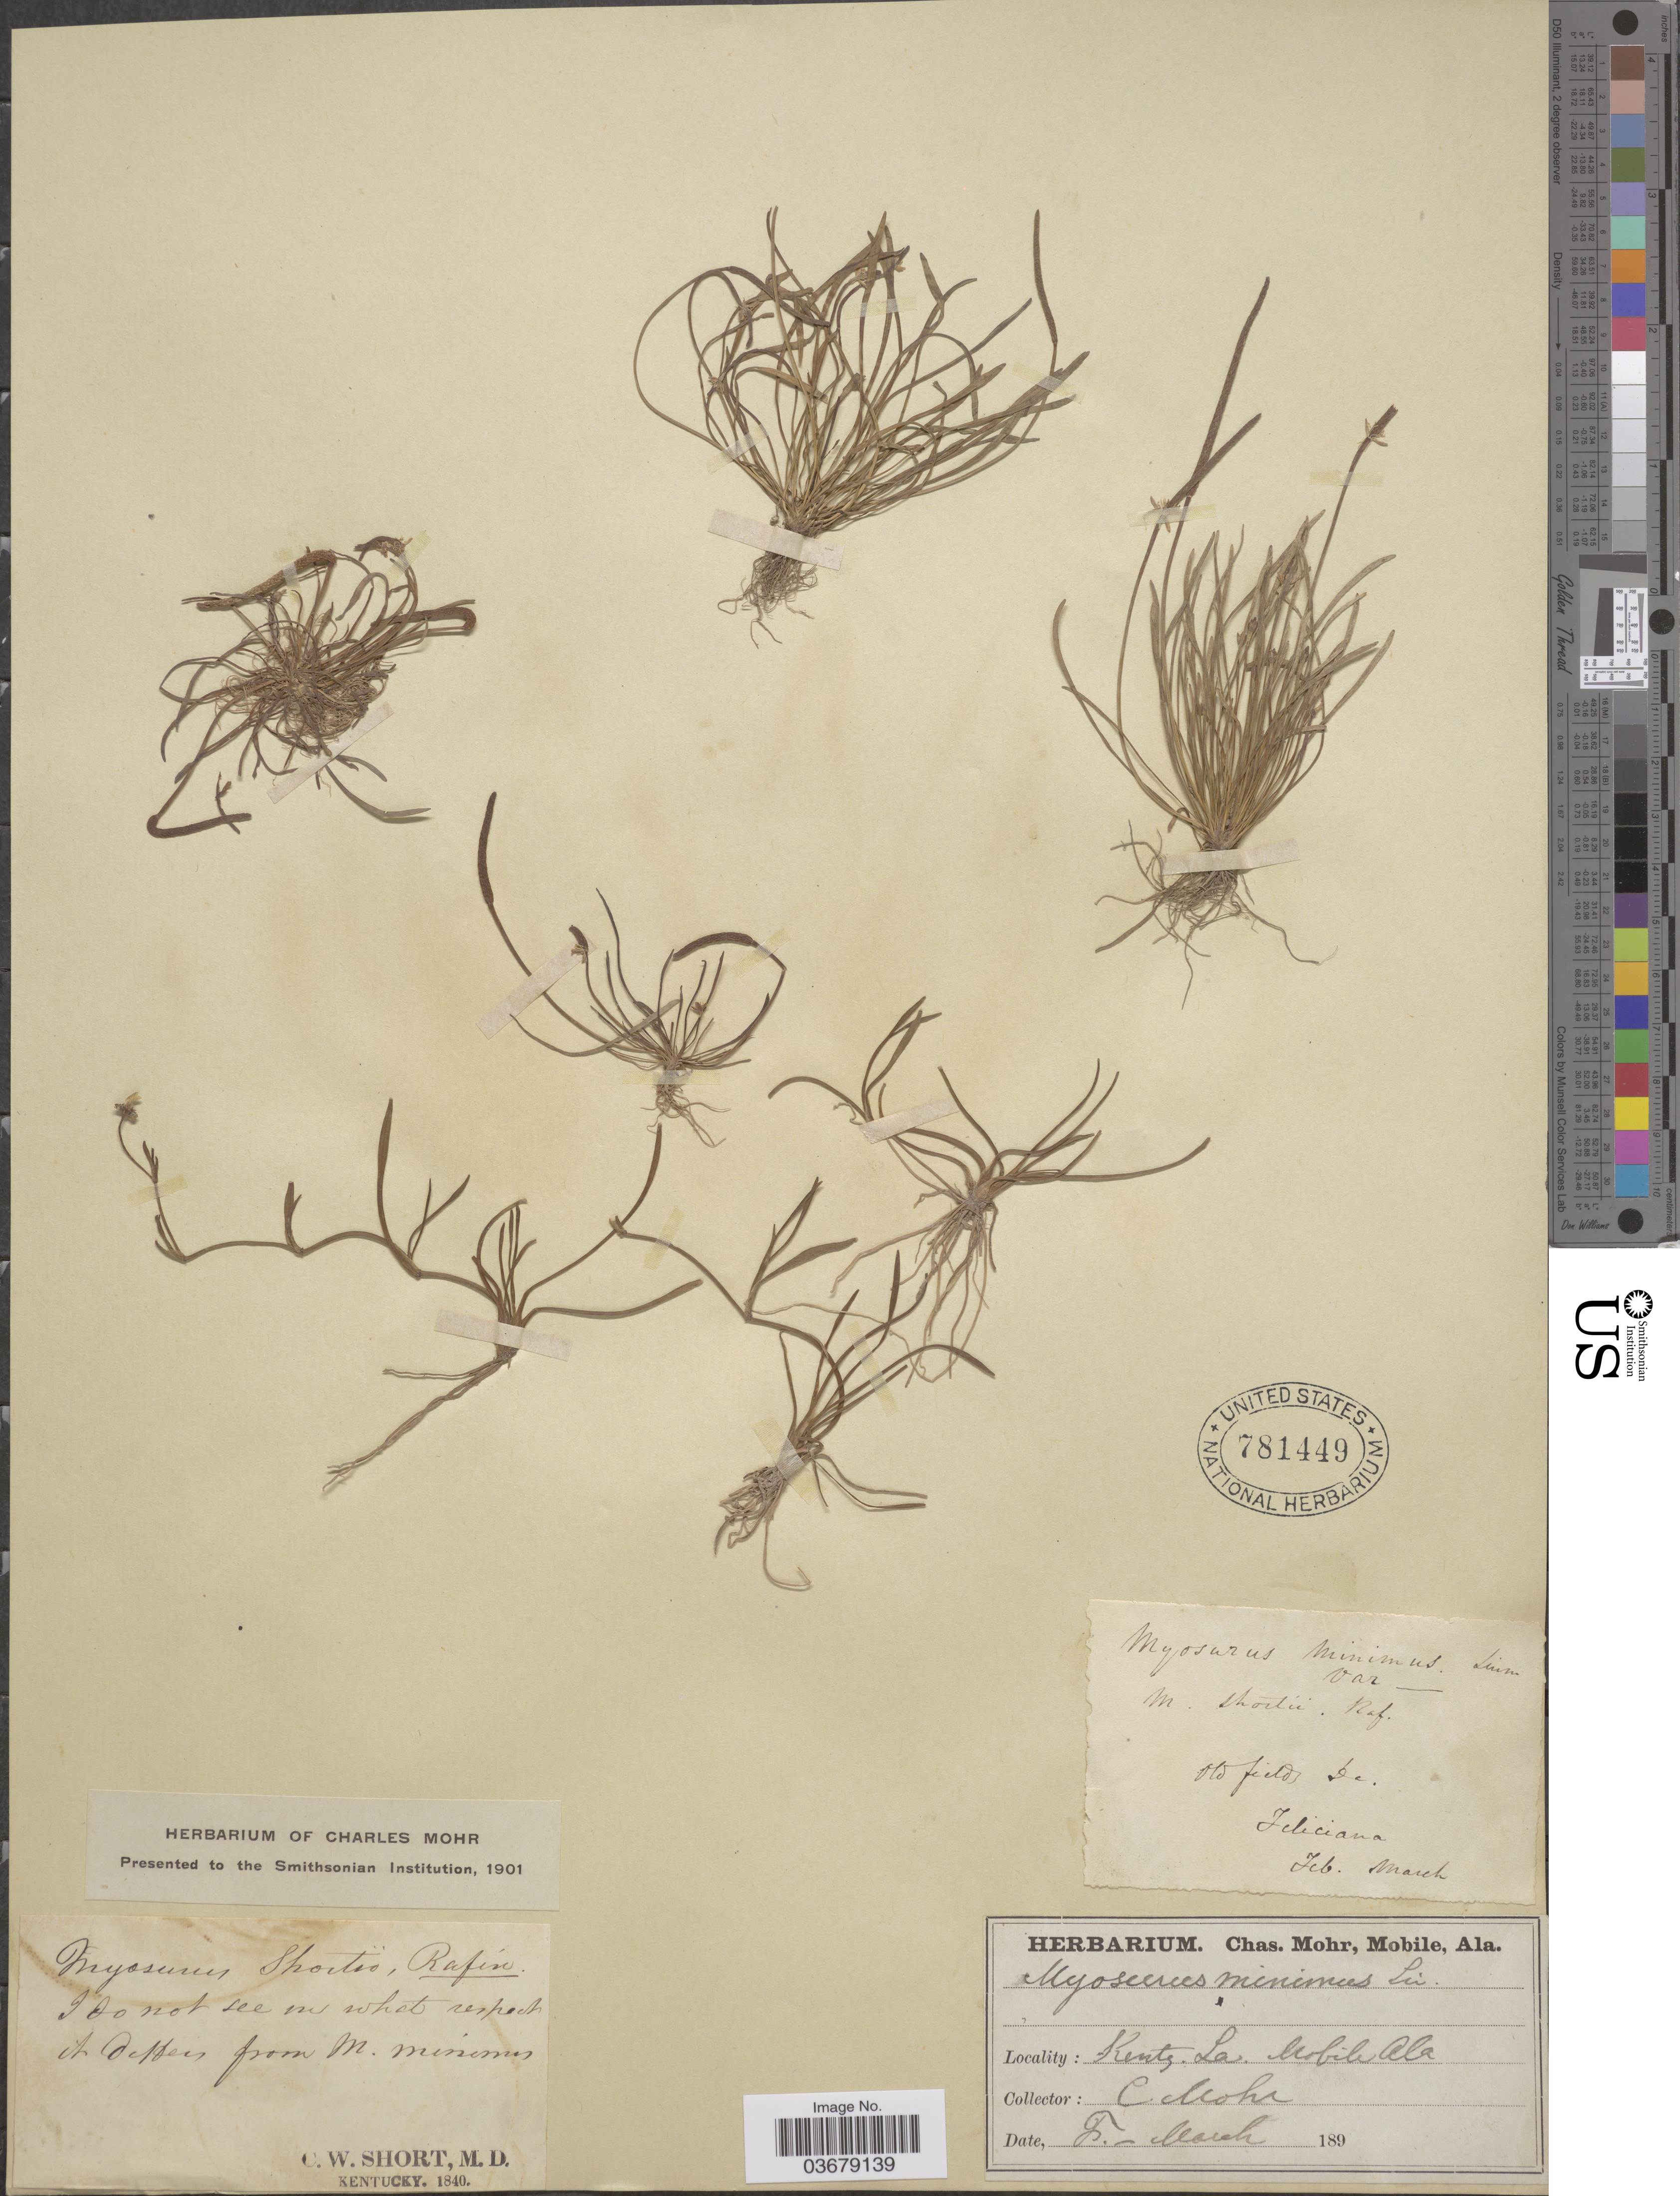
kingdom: Plantae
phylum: Tracheophyta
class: Magnoliopsida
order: Ranunculales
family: Ranunculaceae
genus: Myosurus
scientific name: Myosurus minimus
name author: L.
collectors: Mohr, C. T. (herbarium)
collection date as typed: Feb. March 189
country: United States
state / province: Alabama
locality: Kents. La. Mobile, Ala.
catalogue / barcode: US 781449